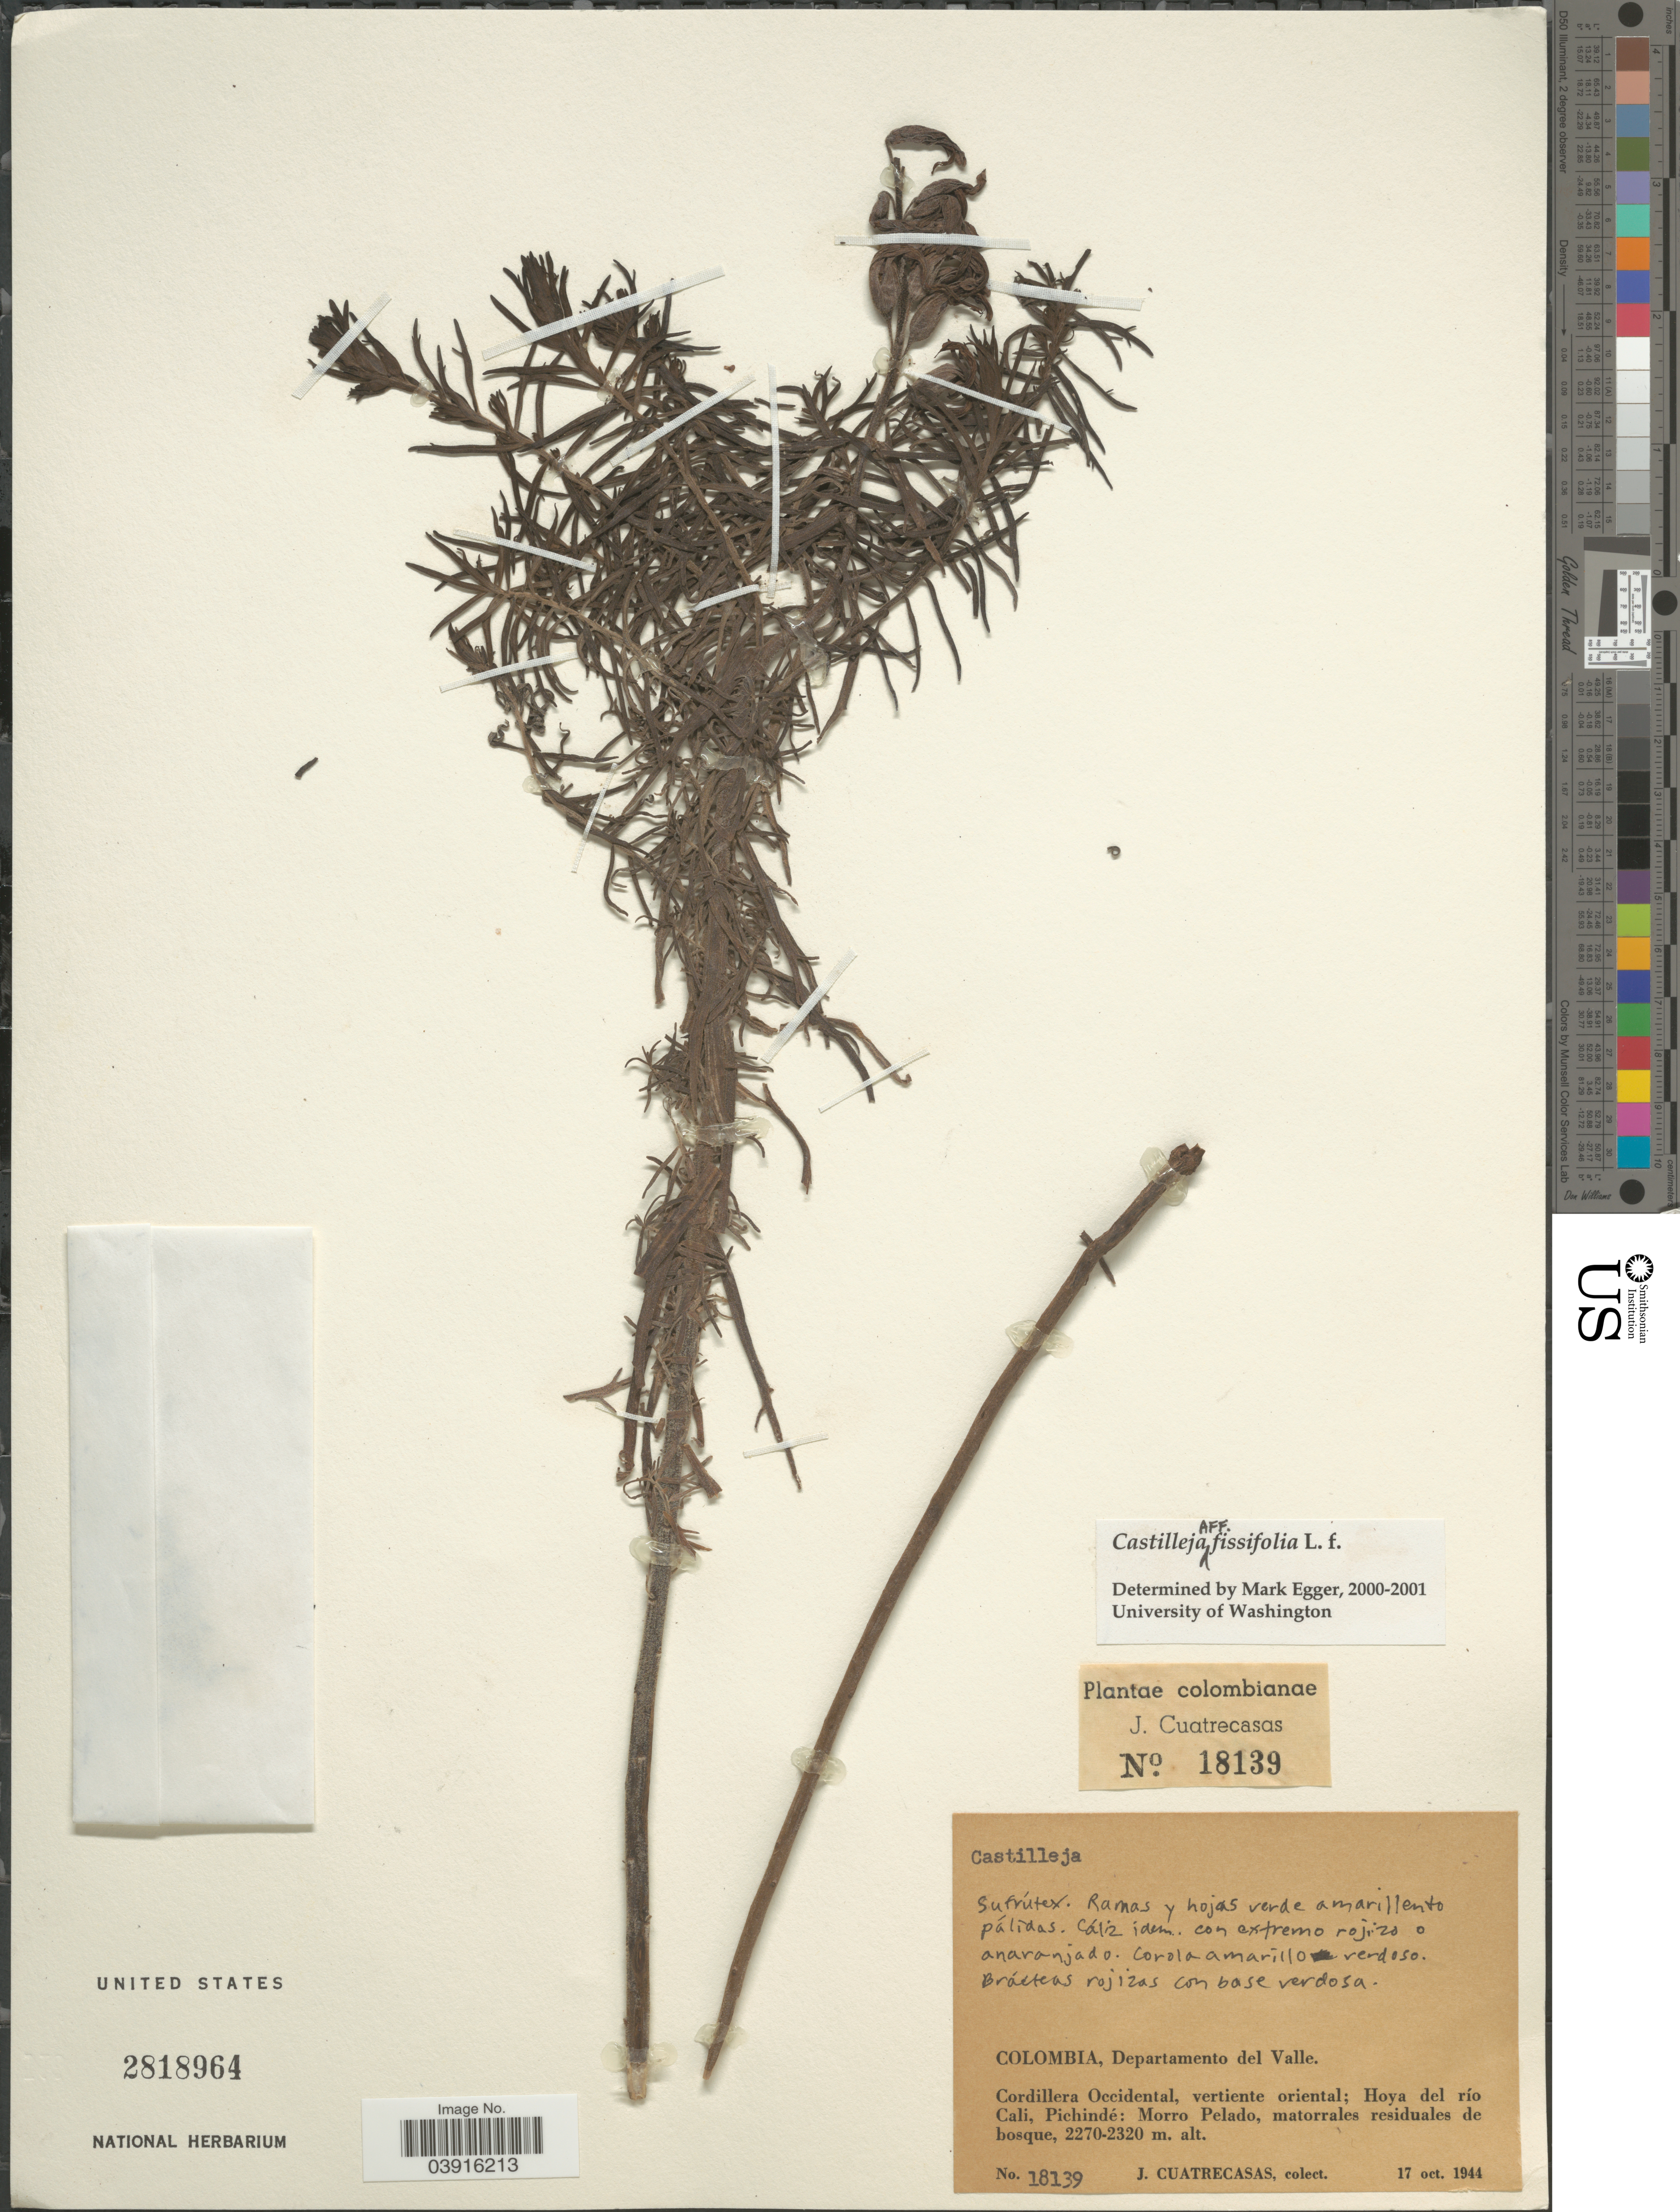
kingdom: Plantae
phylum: Tracheophyta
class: Magnoliopsida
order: Lamiales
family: Orobanchaceae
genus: Castilleja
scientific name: Castilleja fissifolia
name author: L. f.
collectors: J. Cuatrecasas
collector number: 18139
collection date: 1944-10-17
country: Colombia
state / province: Valle del Cauca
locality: Departamento del Valle. Cordillera Occidental, vertiente oriental; Hoya del río Cali, Pichindé: Morro Pelado, matorrales residuales de bosque.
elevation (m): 2270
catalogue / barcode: US 2818964